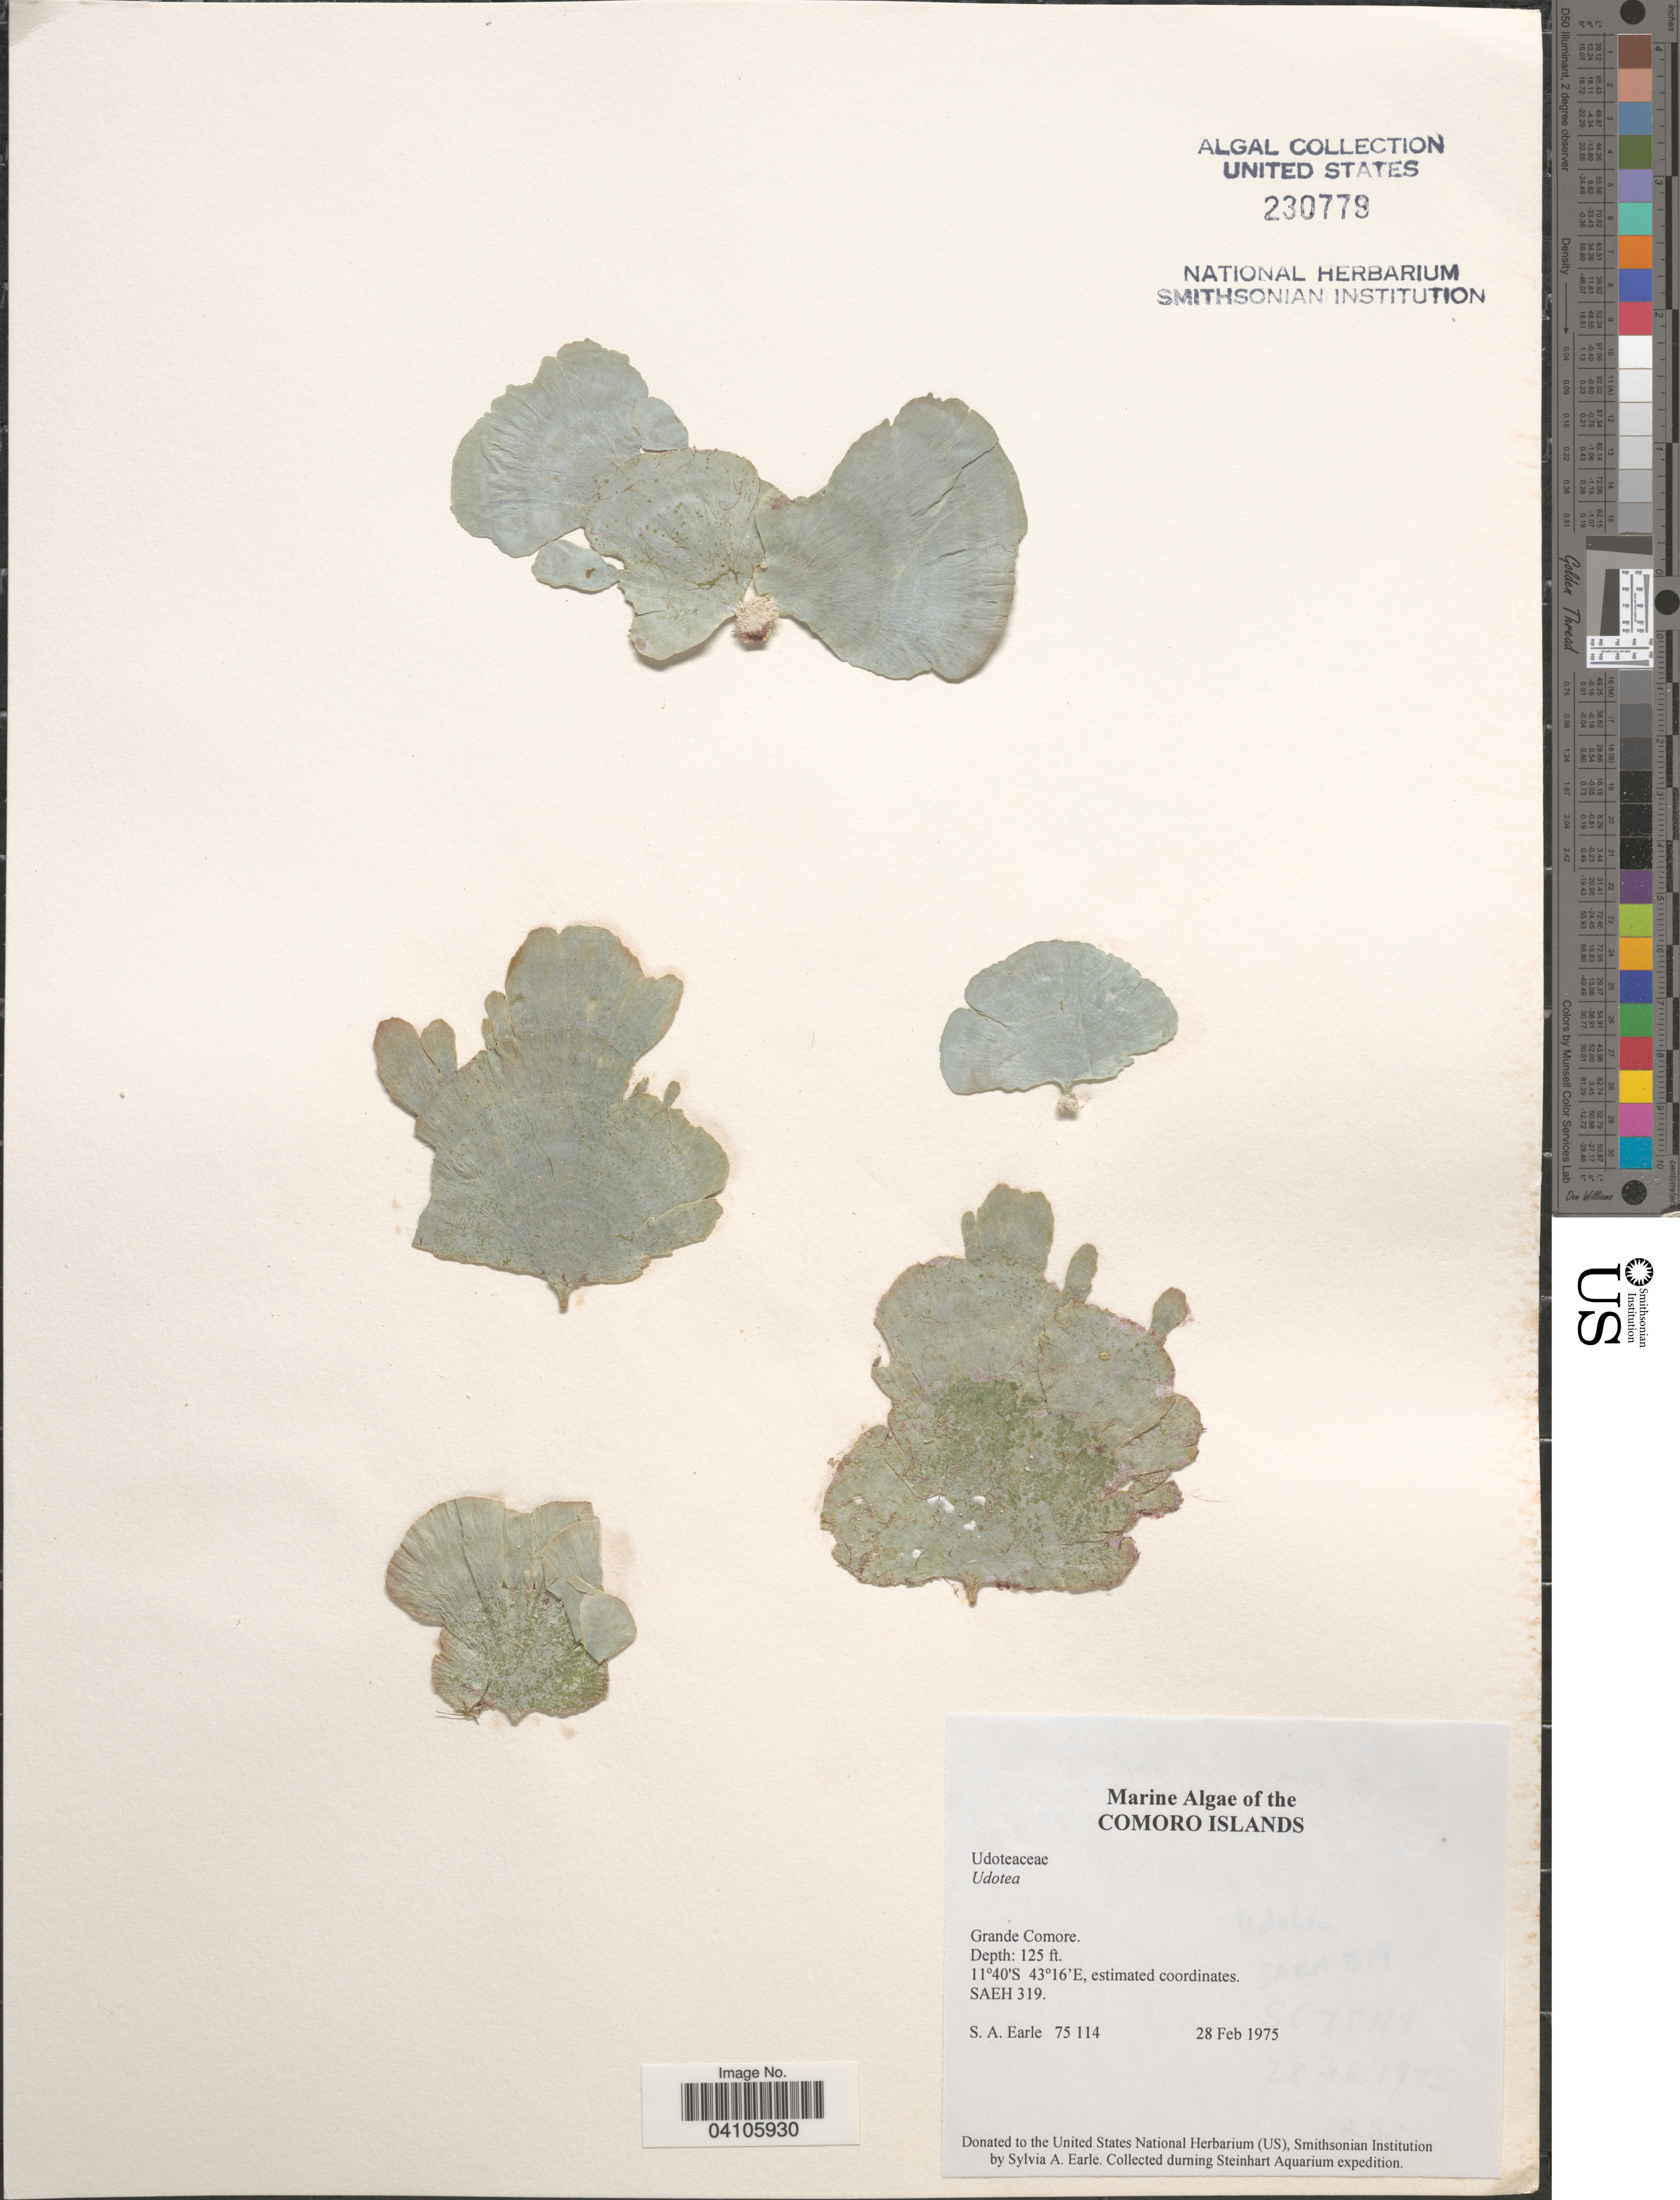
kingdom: Plantae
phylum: Chlorophyta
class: Ulvophyceae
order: Bryopsidales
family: Udoteaceae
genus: Udotea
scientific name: Udotea sp.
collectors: S. A. Earle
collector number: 75114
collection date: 1975-02-28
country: Comoros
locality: Grande Comore. Steinhart Aquarium expedition.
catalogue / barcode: US 230779